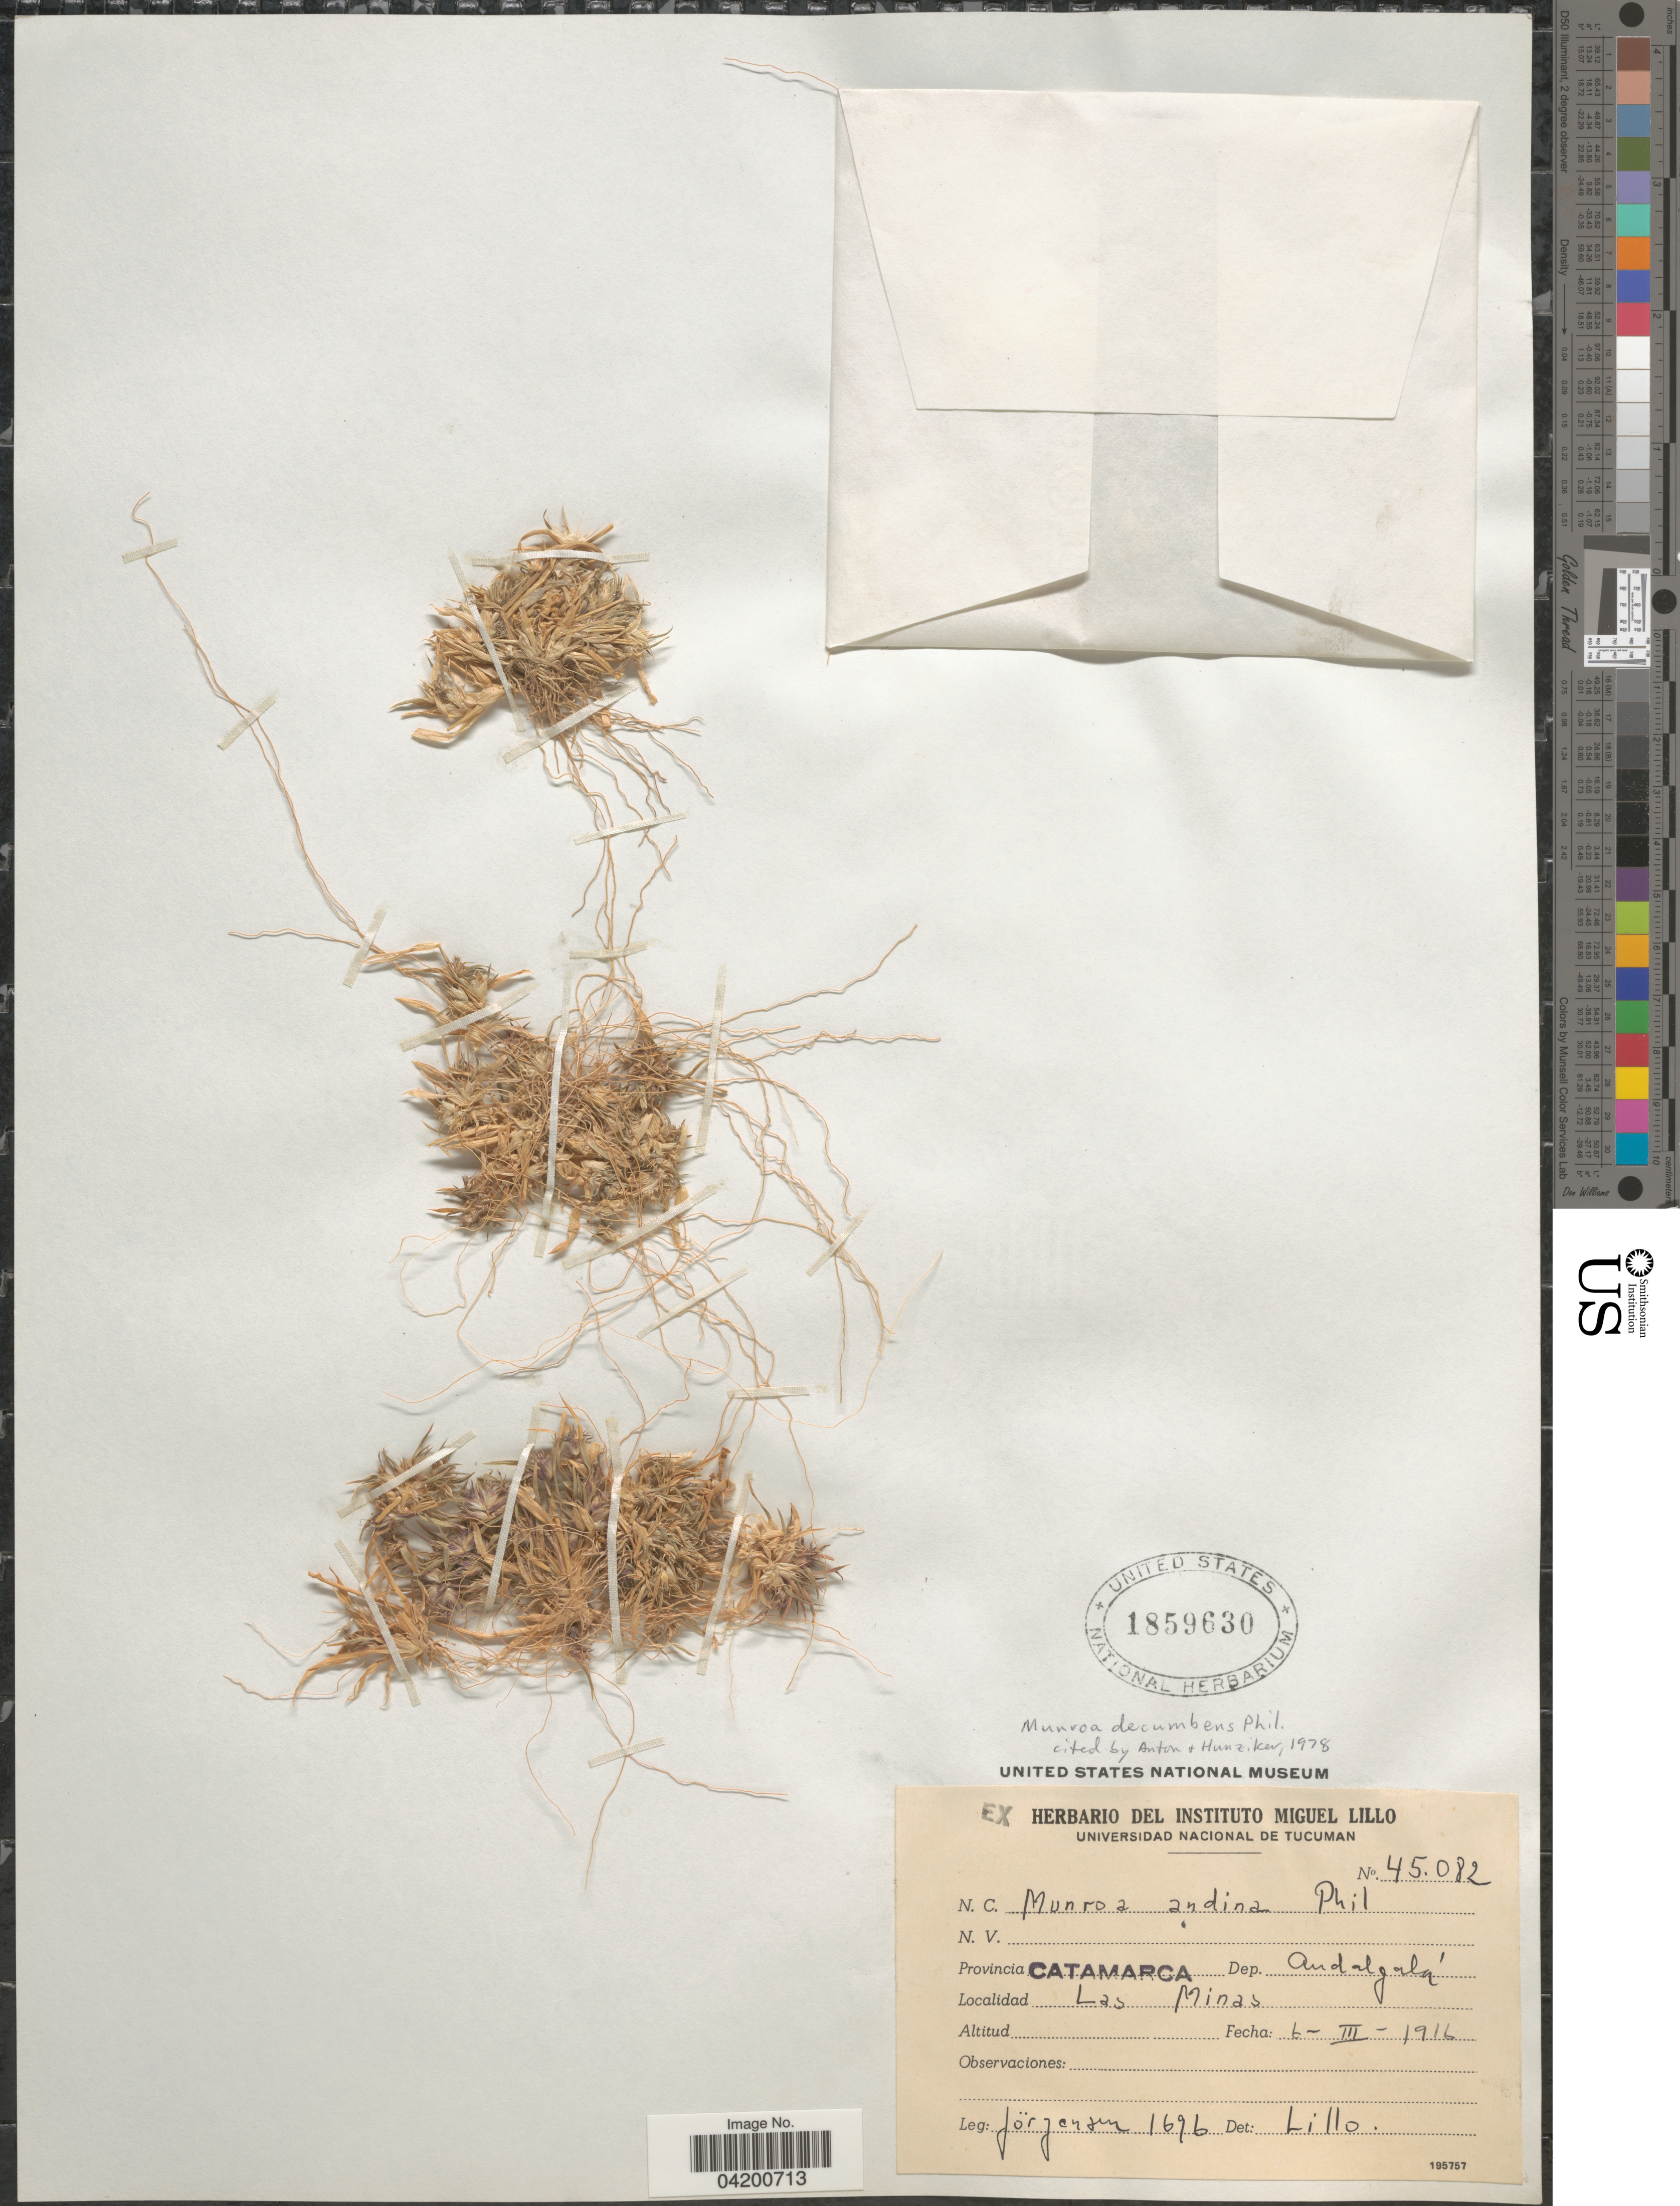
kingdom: Plantae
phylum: Tracheophyta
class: Liliopsida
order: Poales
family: Poaceae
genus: Munroa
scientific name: Munroa decumbens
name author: Phil.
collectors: Jorgensen, --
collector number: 1696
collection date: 1916-03-06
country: Argentina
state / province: Catamarca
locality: Dep. Andalgalá. Las Minas.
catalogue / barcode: US 1859630